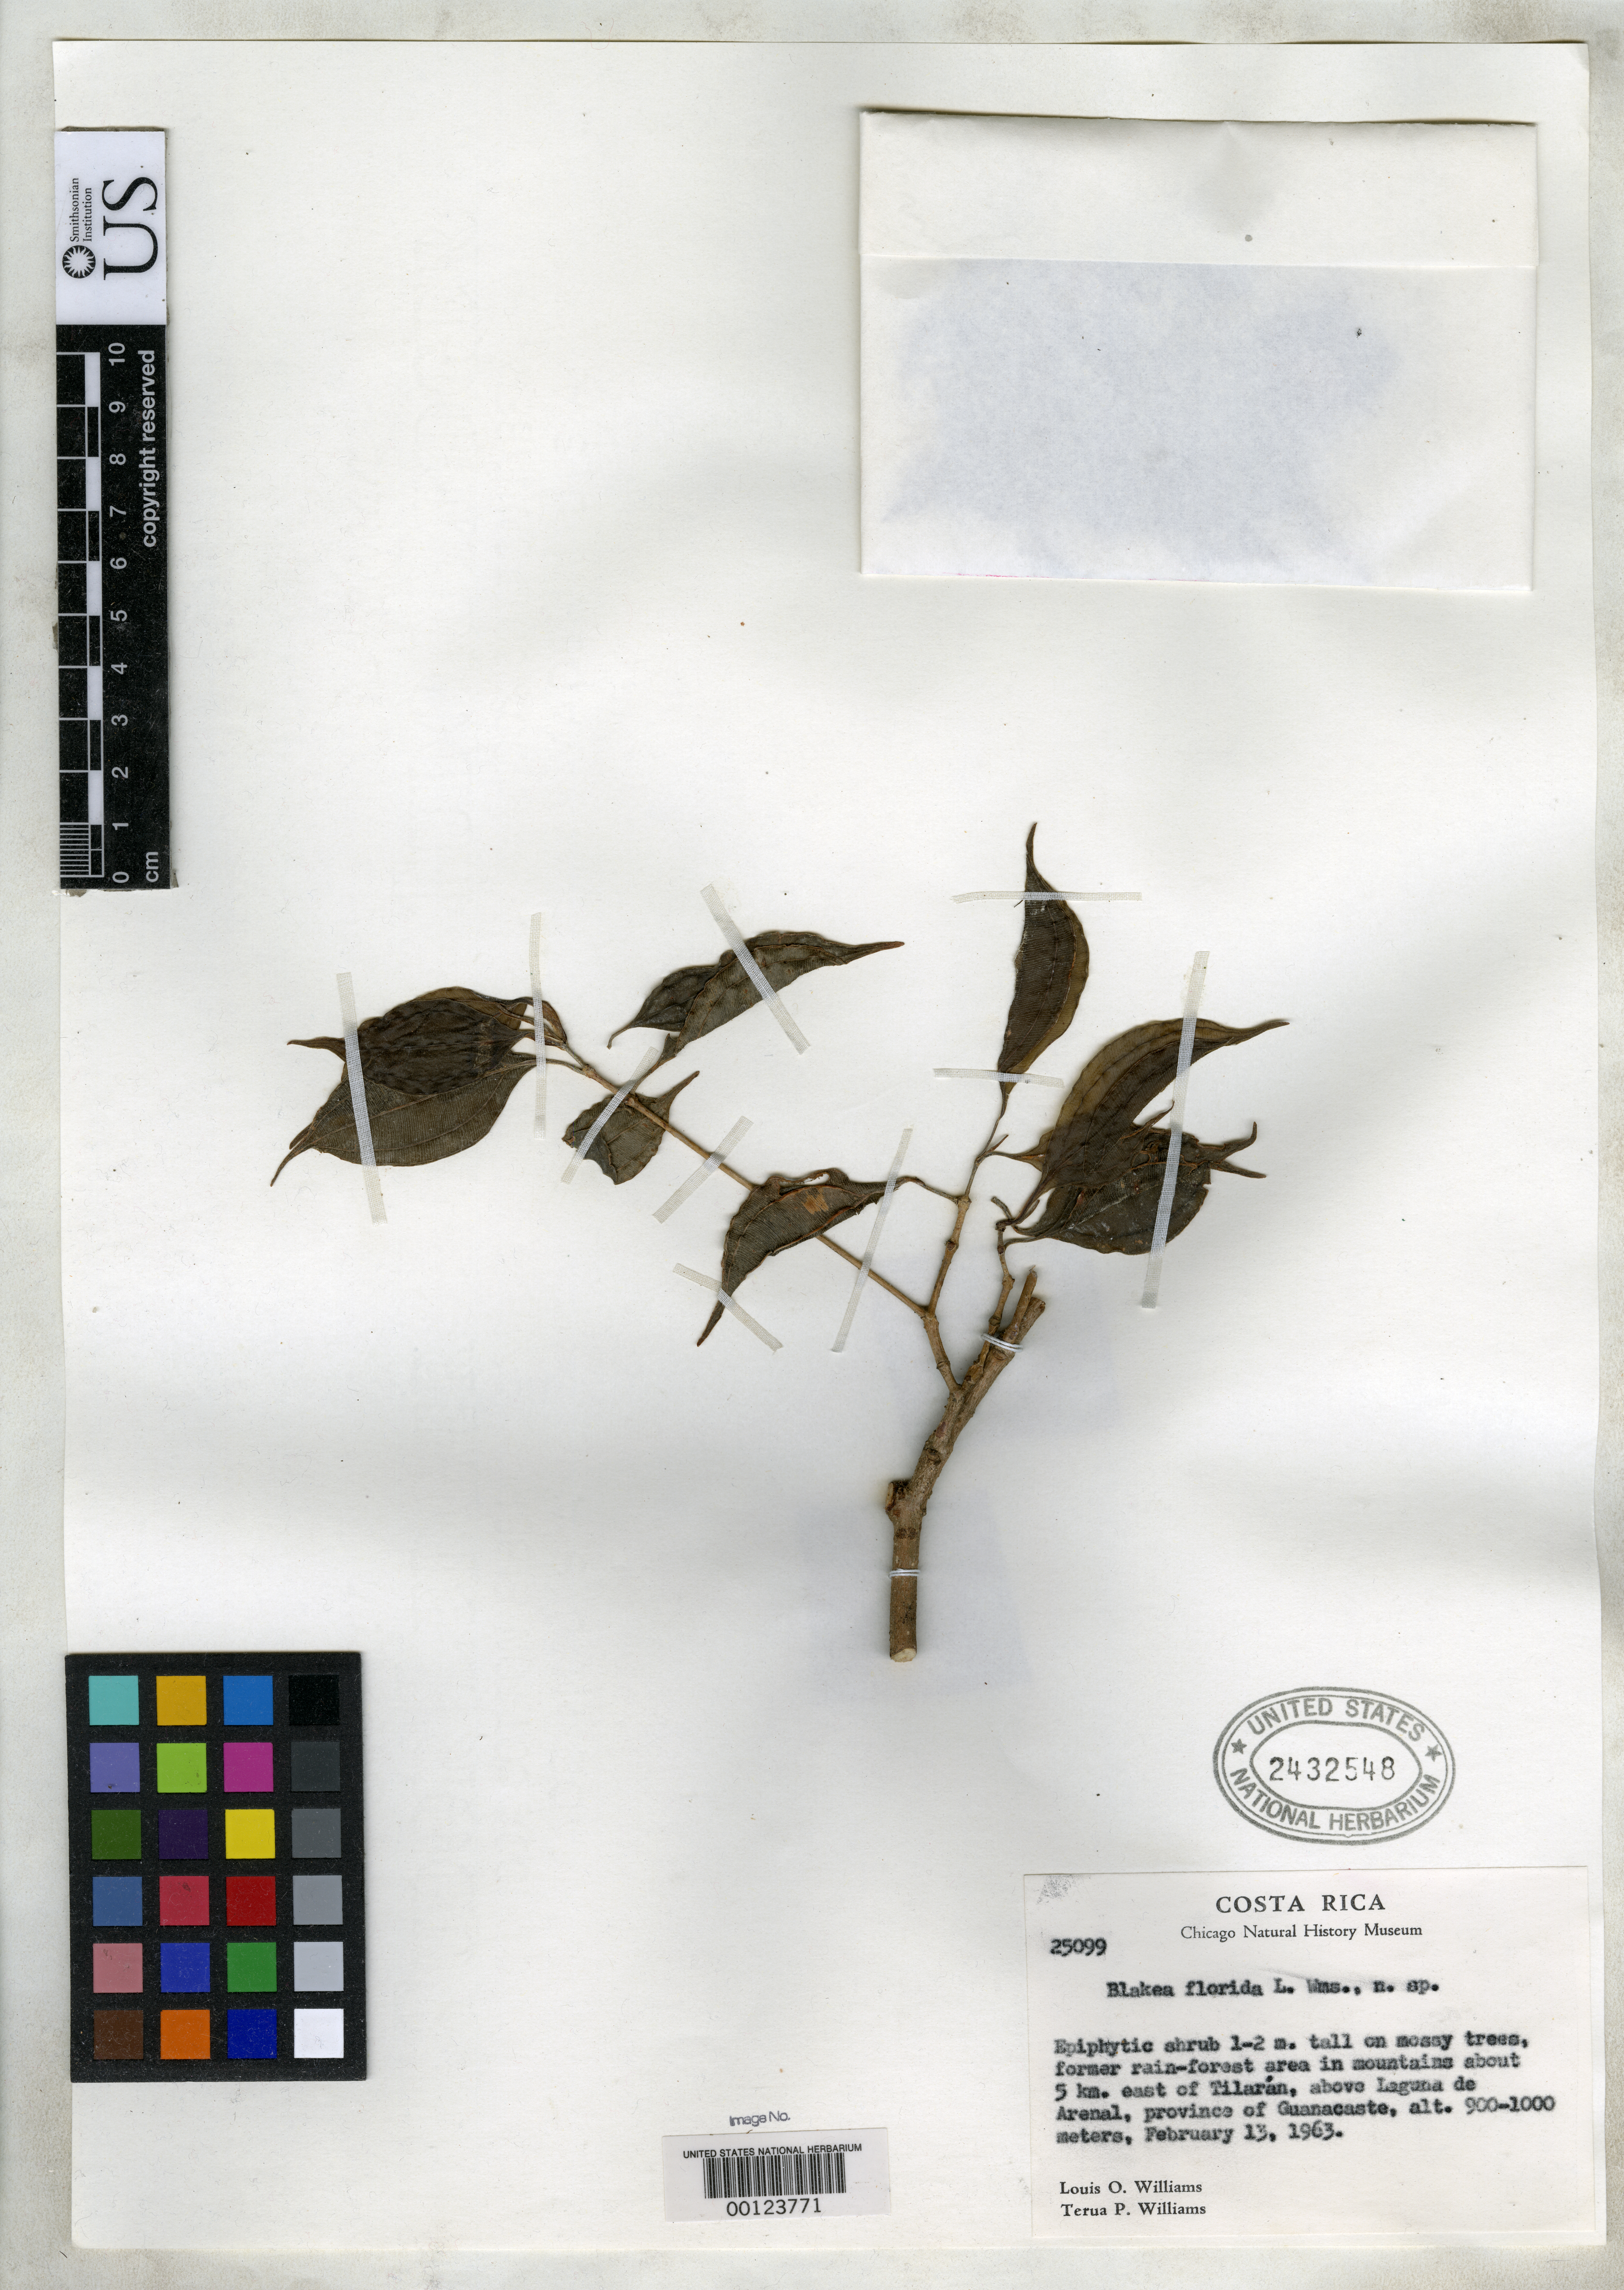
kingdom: Plantae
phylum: Tracheophyta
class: Magnoliopsida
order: Myrtales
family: Melastomataceae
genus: Blakea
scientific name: Blakea florida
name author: L.O. Williams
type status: Isotype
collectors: L. O. Williams & T. P. Williams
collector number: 25099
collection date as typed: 13 Feb 1963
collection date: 1963-02-13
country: Costa Rica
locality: Tilarán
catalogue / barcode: US 2432548